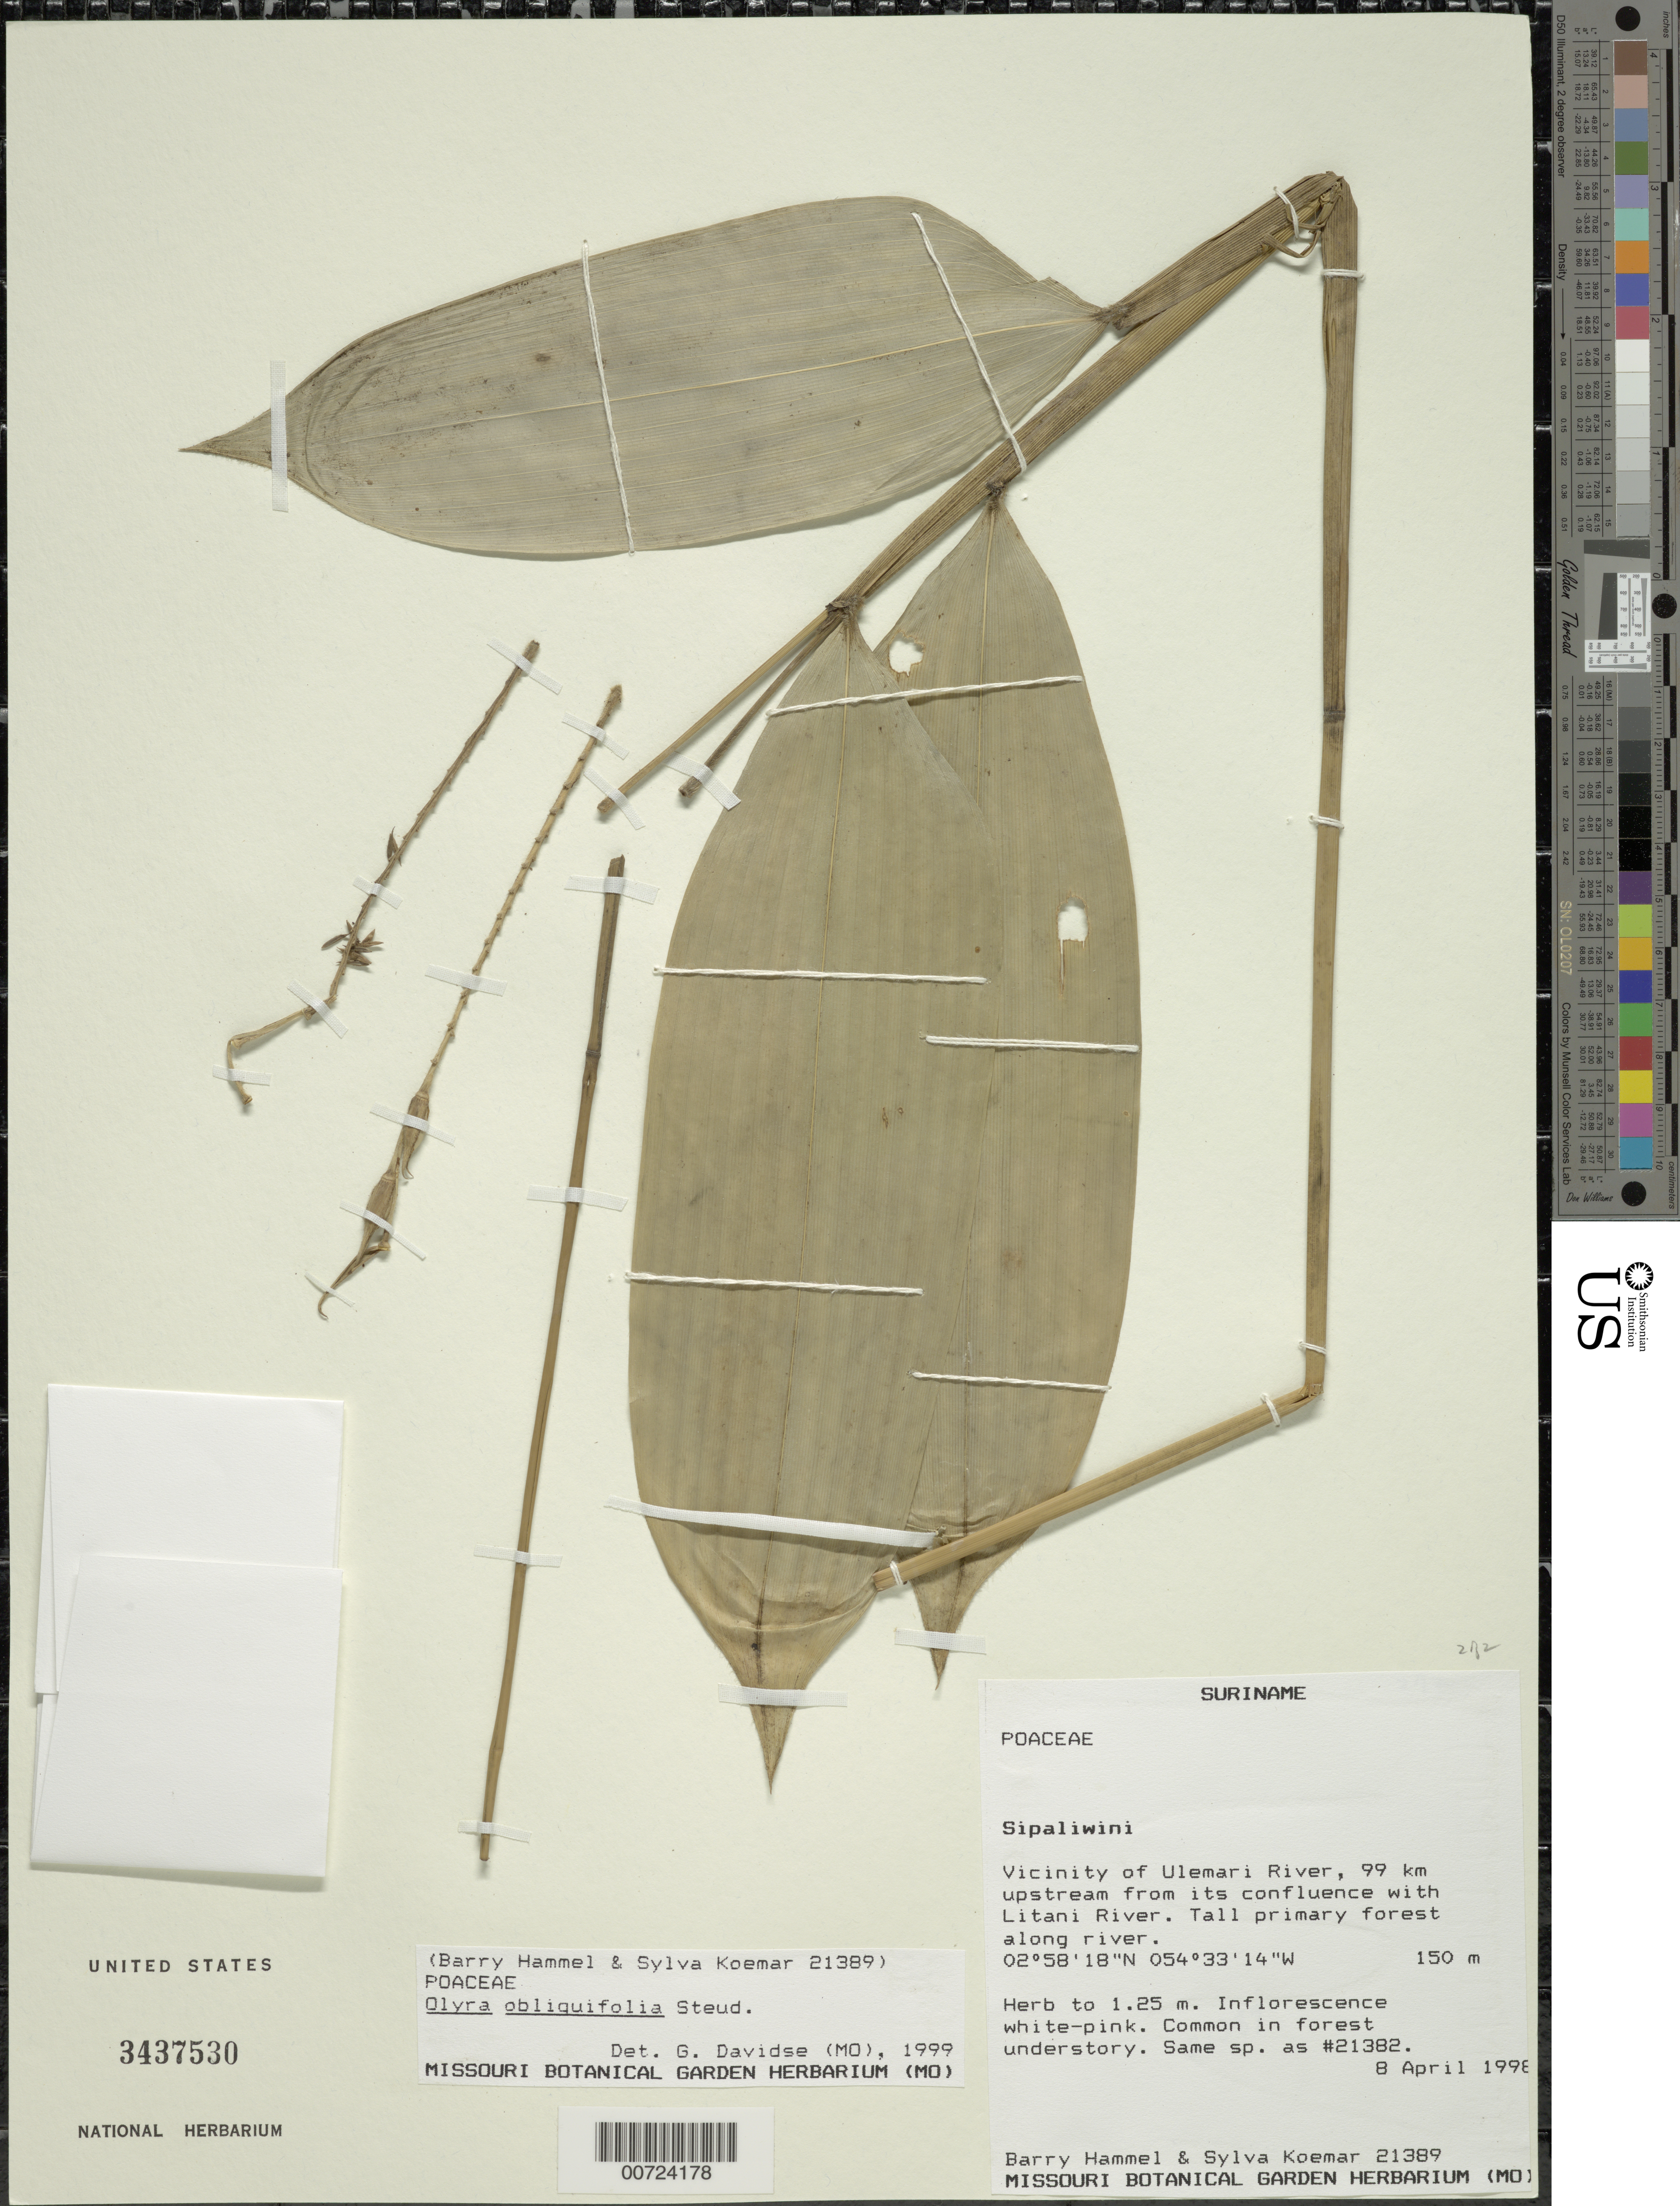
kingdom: Plantae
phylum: Tracheophyta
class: Liliopsida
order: Poales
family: Poaceae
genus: Olyra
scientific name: Olyra obliquifolia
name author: Steud.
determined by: Davidse, Gerrit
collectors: B. Hammel & S. Koemar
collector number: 21389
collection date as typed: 8-Apr-98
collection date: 1998-04-08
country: Suriname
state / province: Sipaliwini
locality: Ulemari R., 99 km upstream from confl. with Litani R.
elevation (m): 150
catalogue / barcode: US 3437530